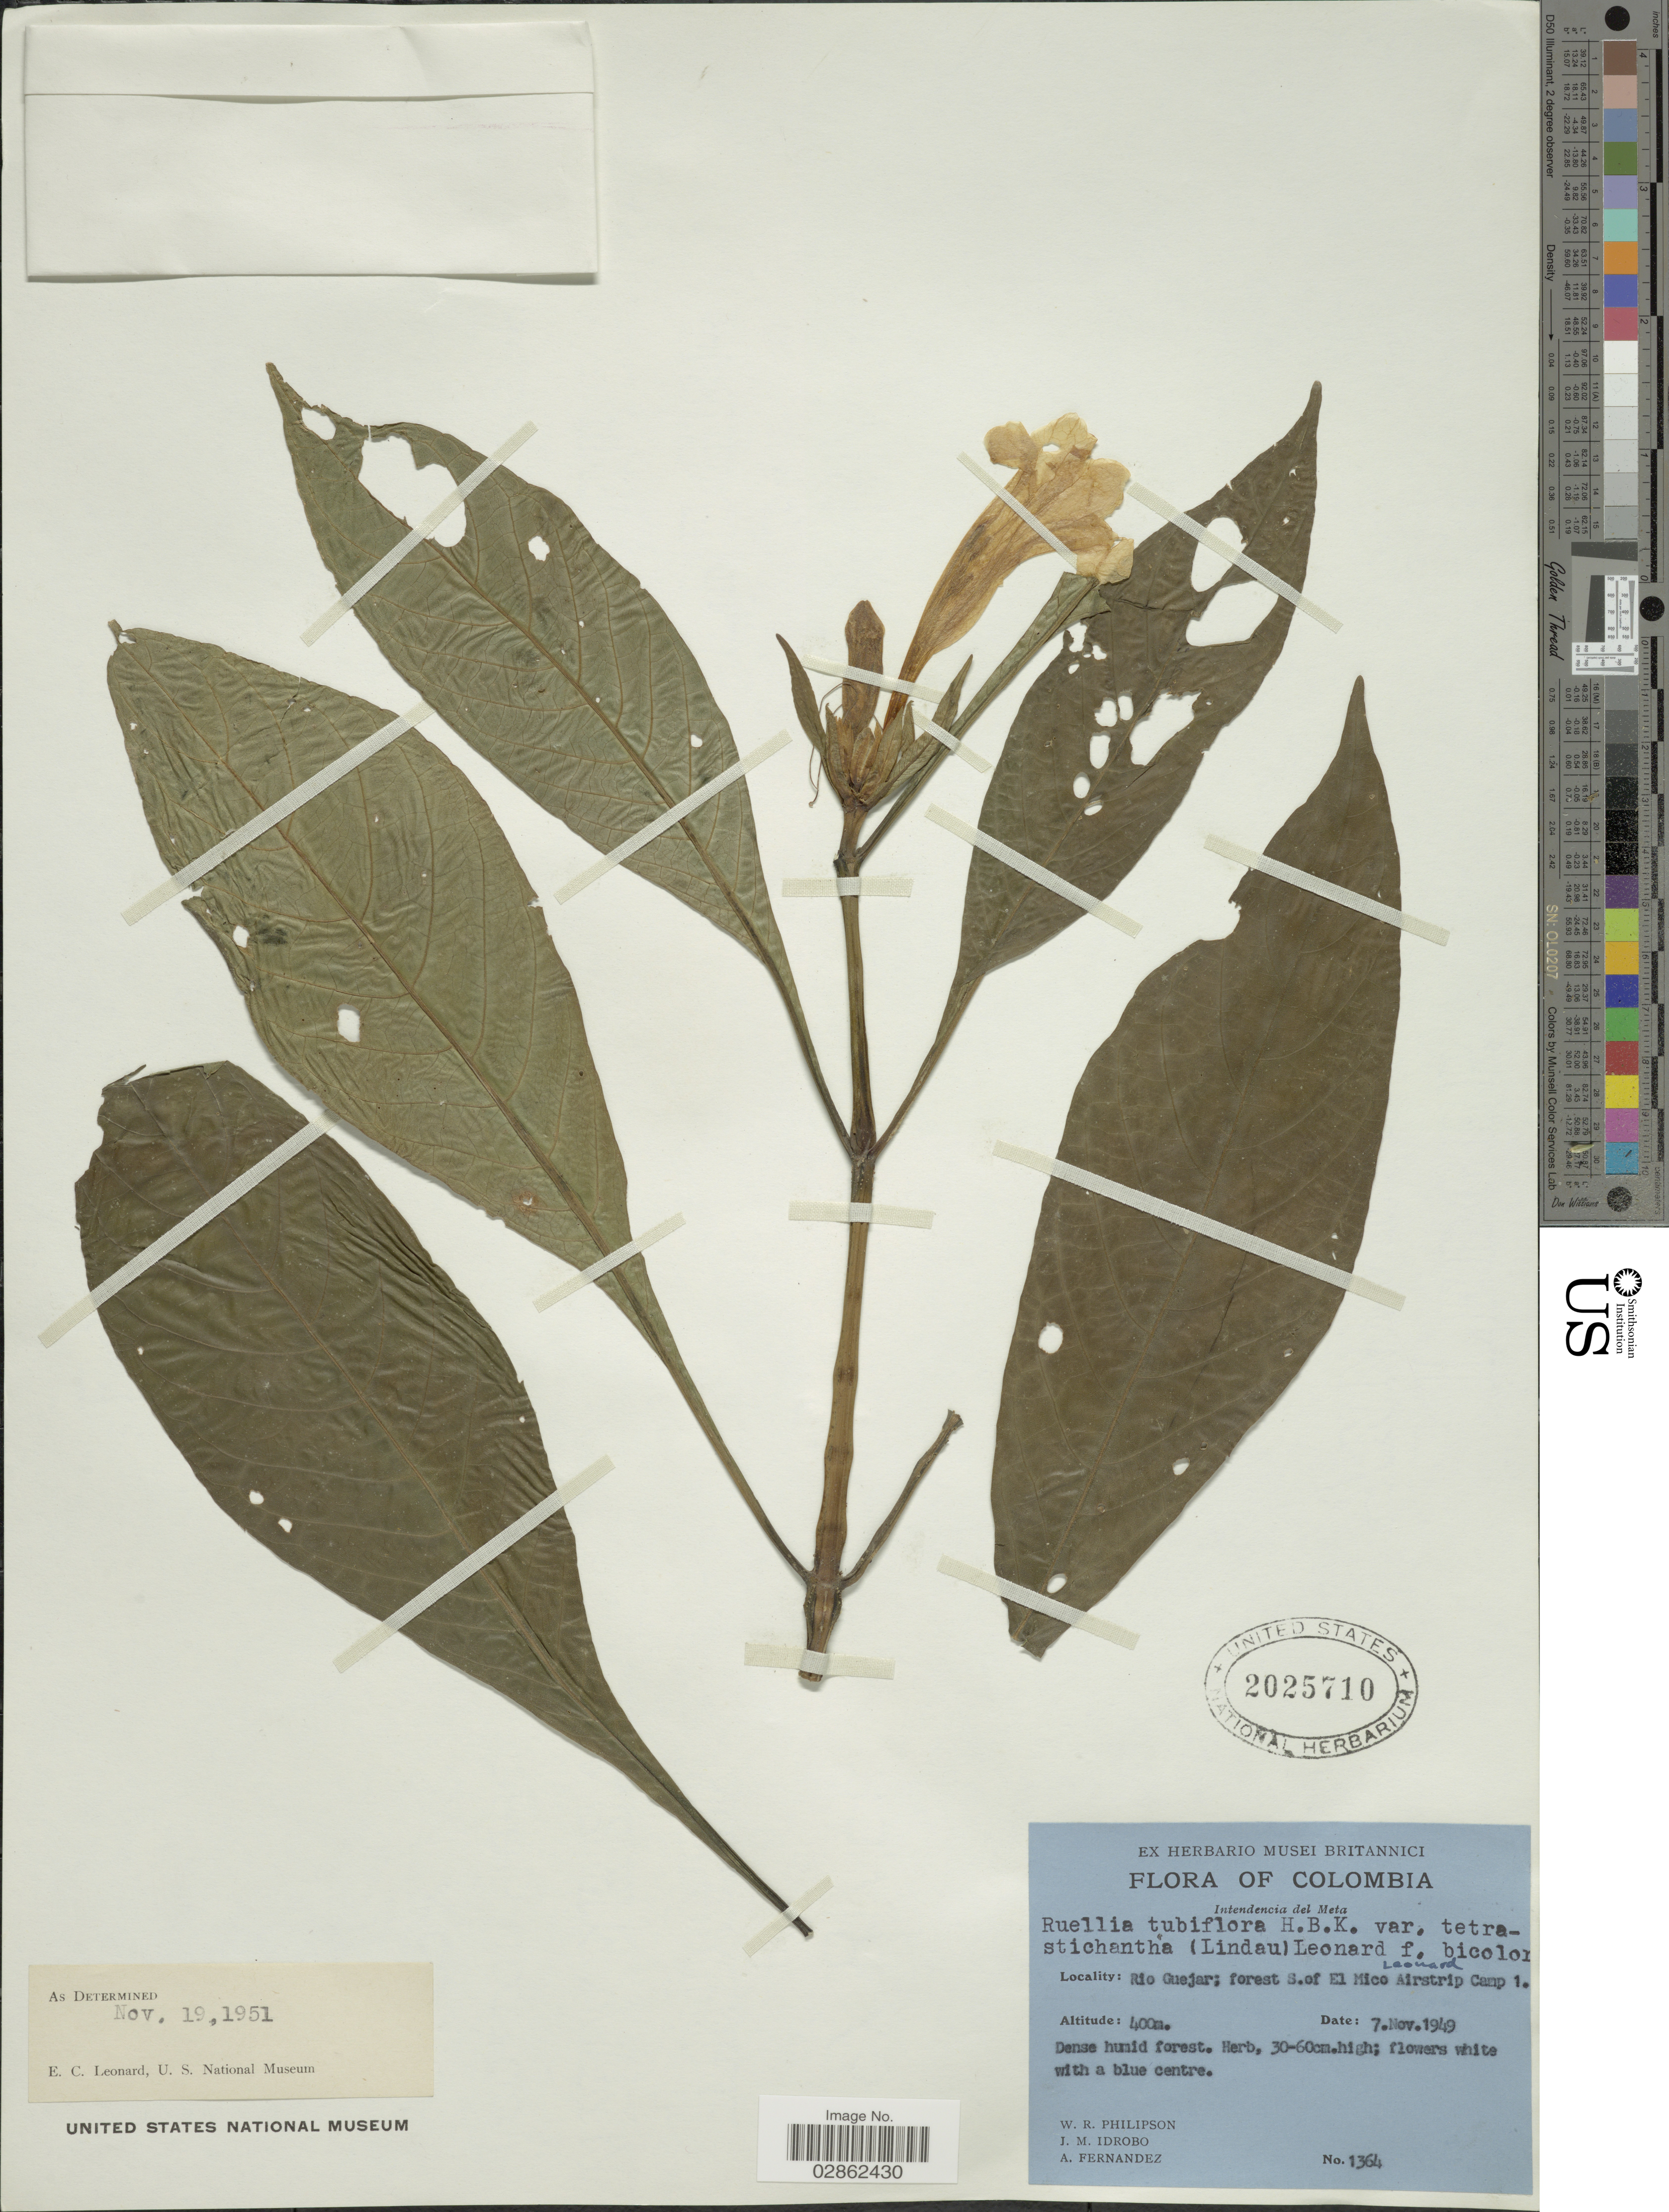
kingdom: Plantae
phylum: Tracheophyta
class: Magnoliopsida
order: Lamiales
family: Acanthaceae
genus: Ruellia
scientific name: Ruellia tubiflora f. bicolor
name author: Leonard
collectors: W. R. Philipson, J. M. Idrobo & A. Fernandez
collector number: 1364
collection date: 1949-11-07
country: Colombia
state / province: Meta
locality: Intendencia del Meta. Rio Guejar; forest S. of El Mico Airstrip Camp 1.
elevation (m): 400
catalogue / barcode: US 2025710